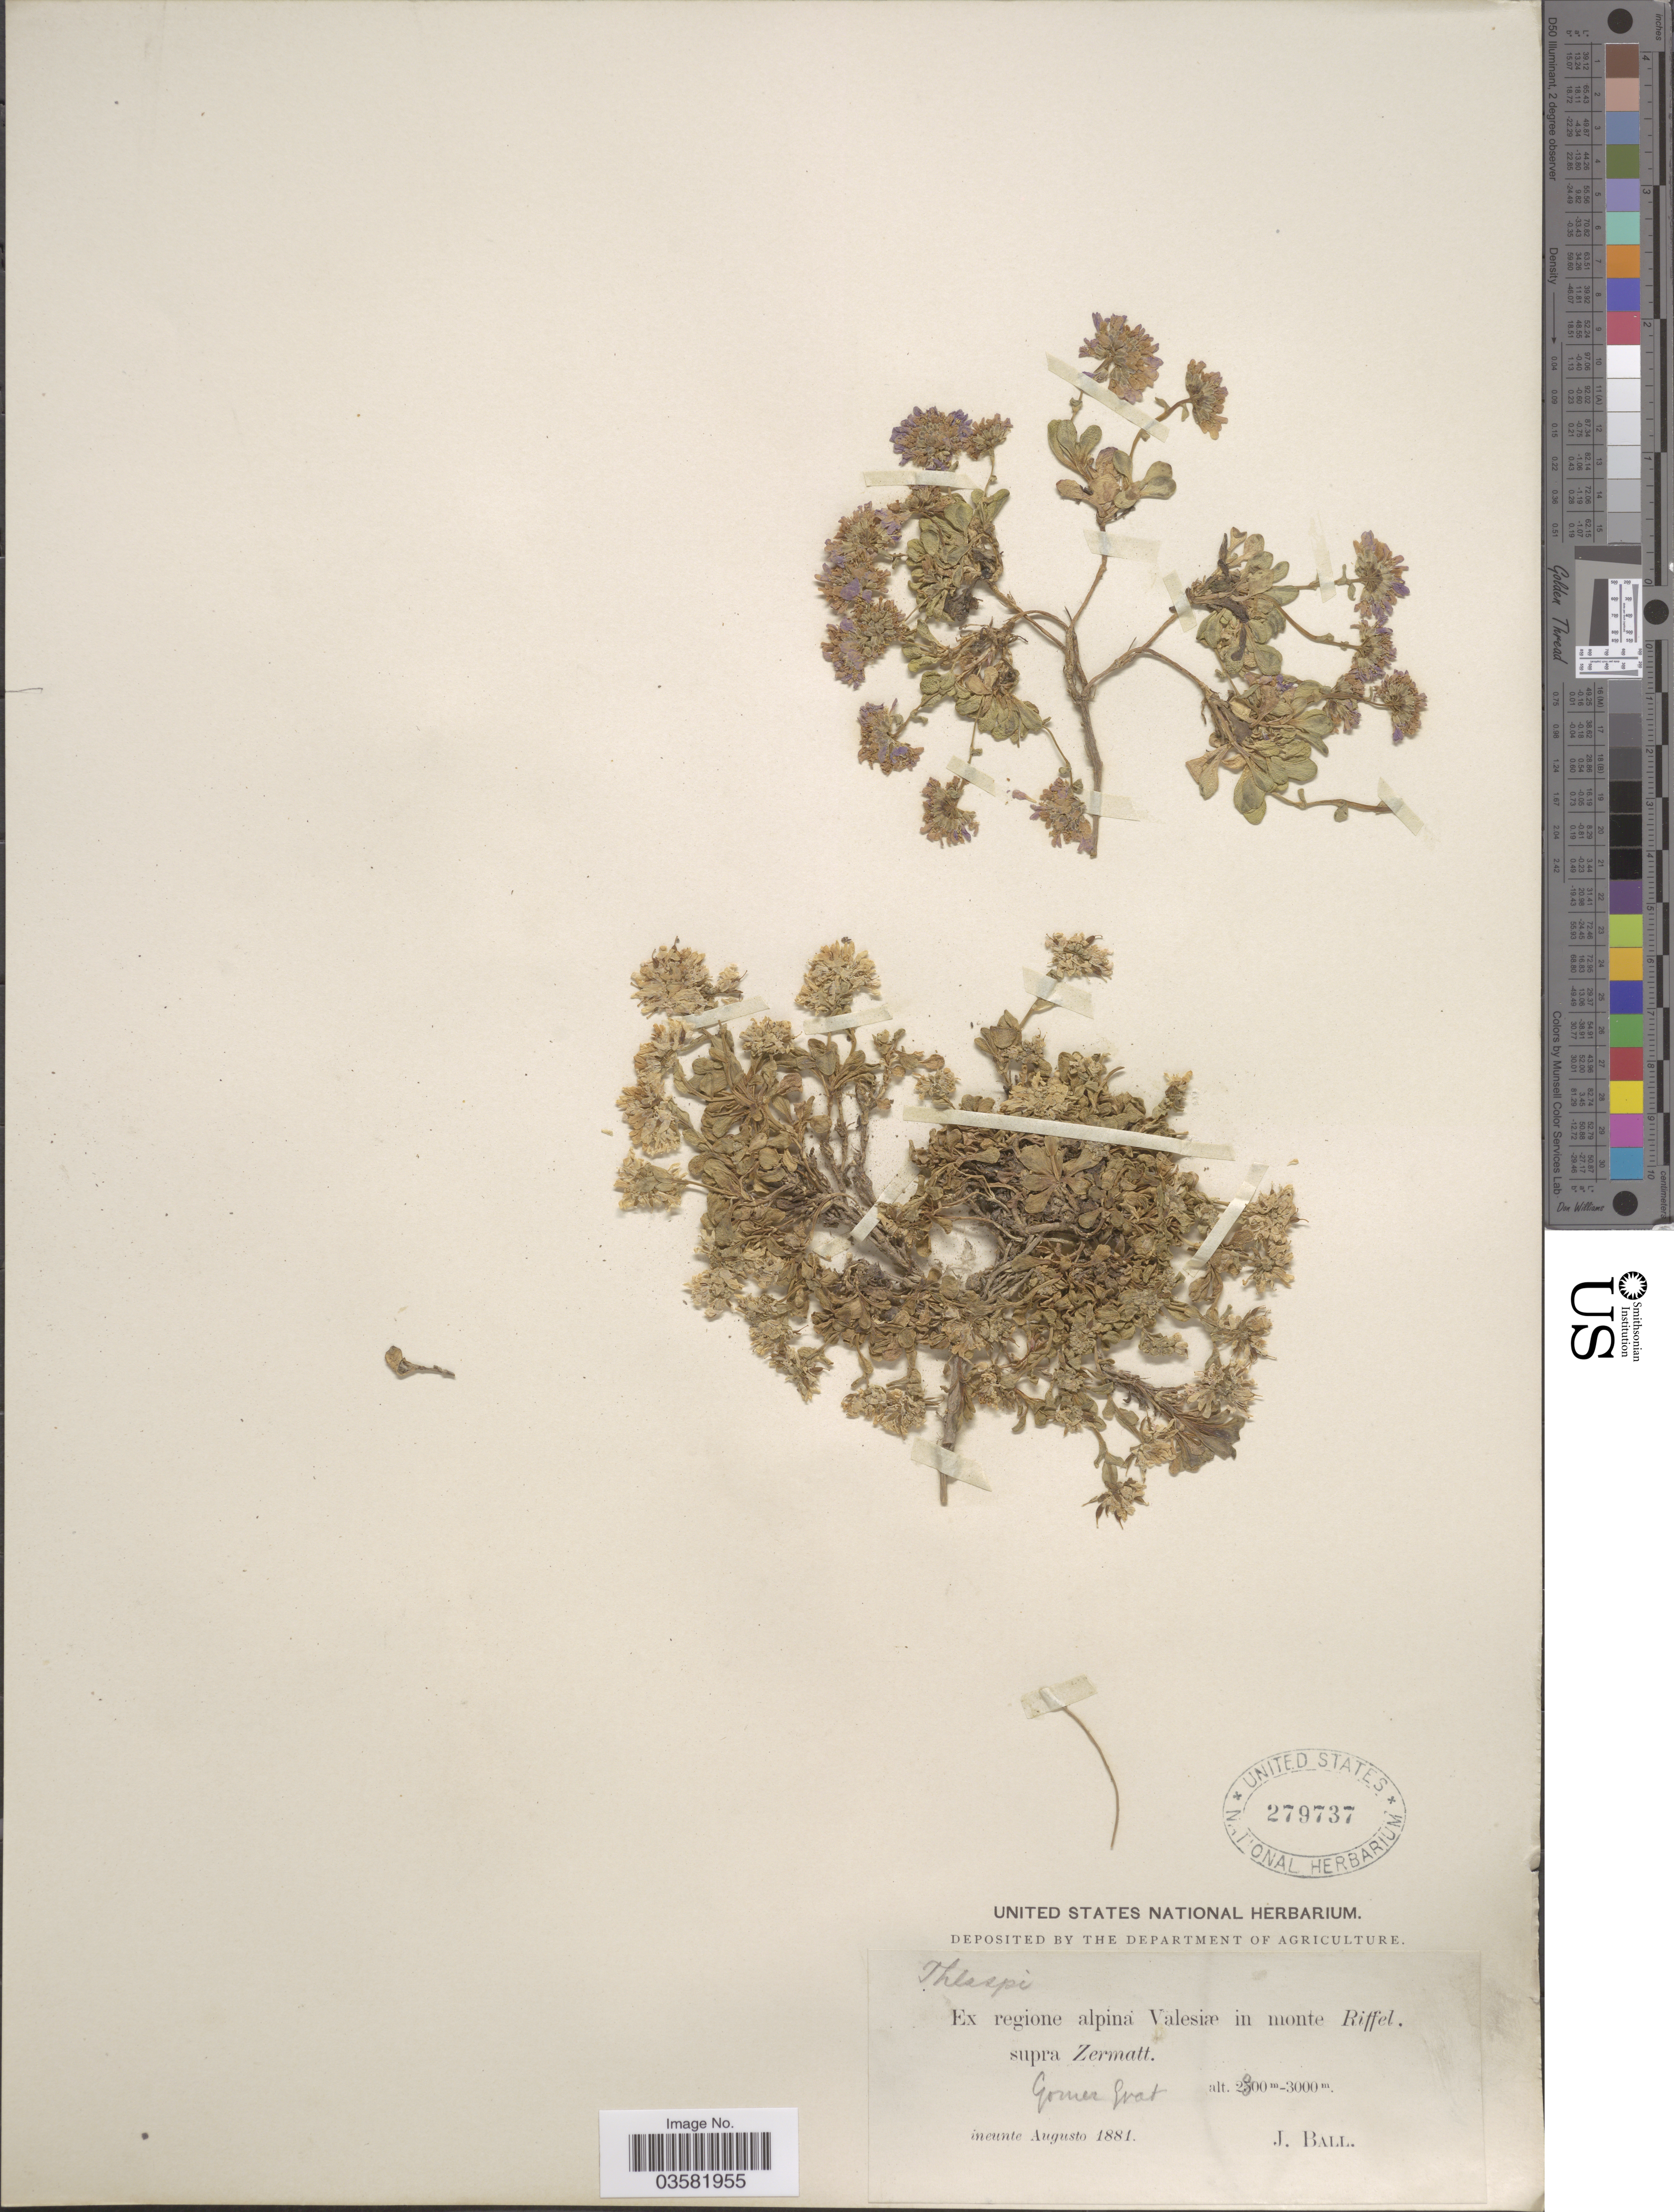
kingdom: Plantae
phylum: Tracheophyta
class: Magnoliopsida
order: Brassicales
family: Brassicaceae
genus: Thlaspi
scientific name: Thlaspi sp.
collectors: J. Ball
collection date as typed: ineunte Augusto 1881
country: Switzerland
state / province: Valais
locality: Ex regione alpina Valesiæ in monte Riffel, supra Zermatt. Gorner Grat.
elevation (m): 2800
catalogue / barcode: US 279737